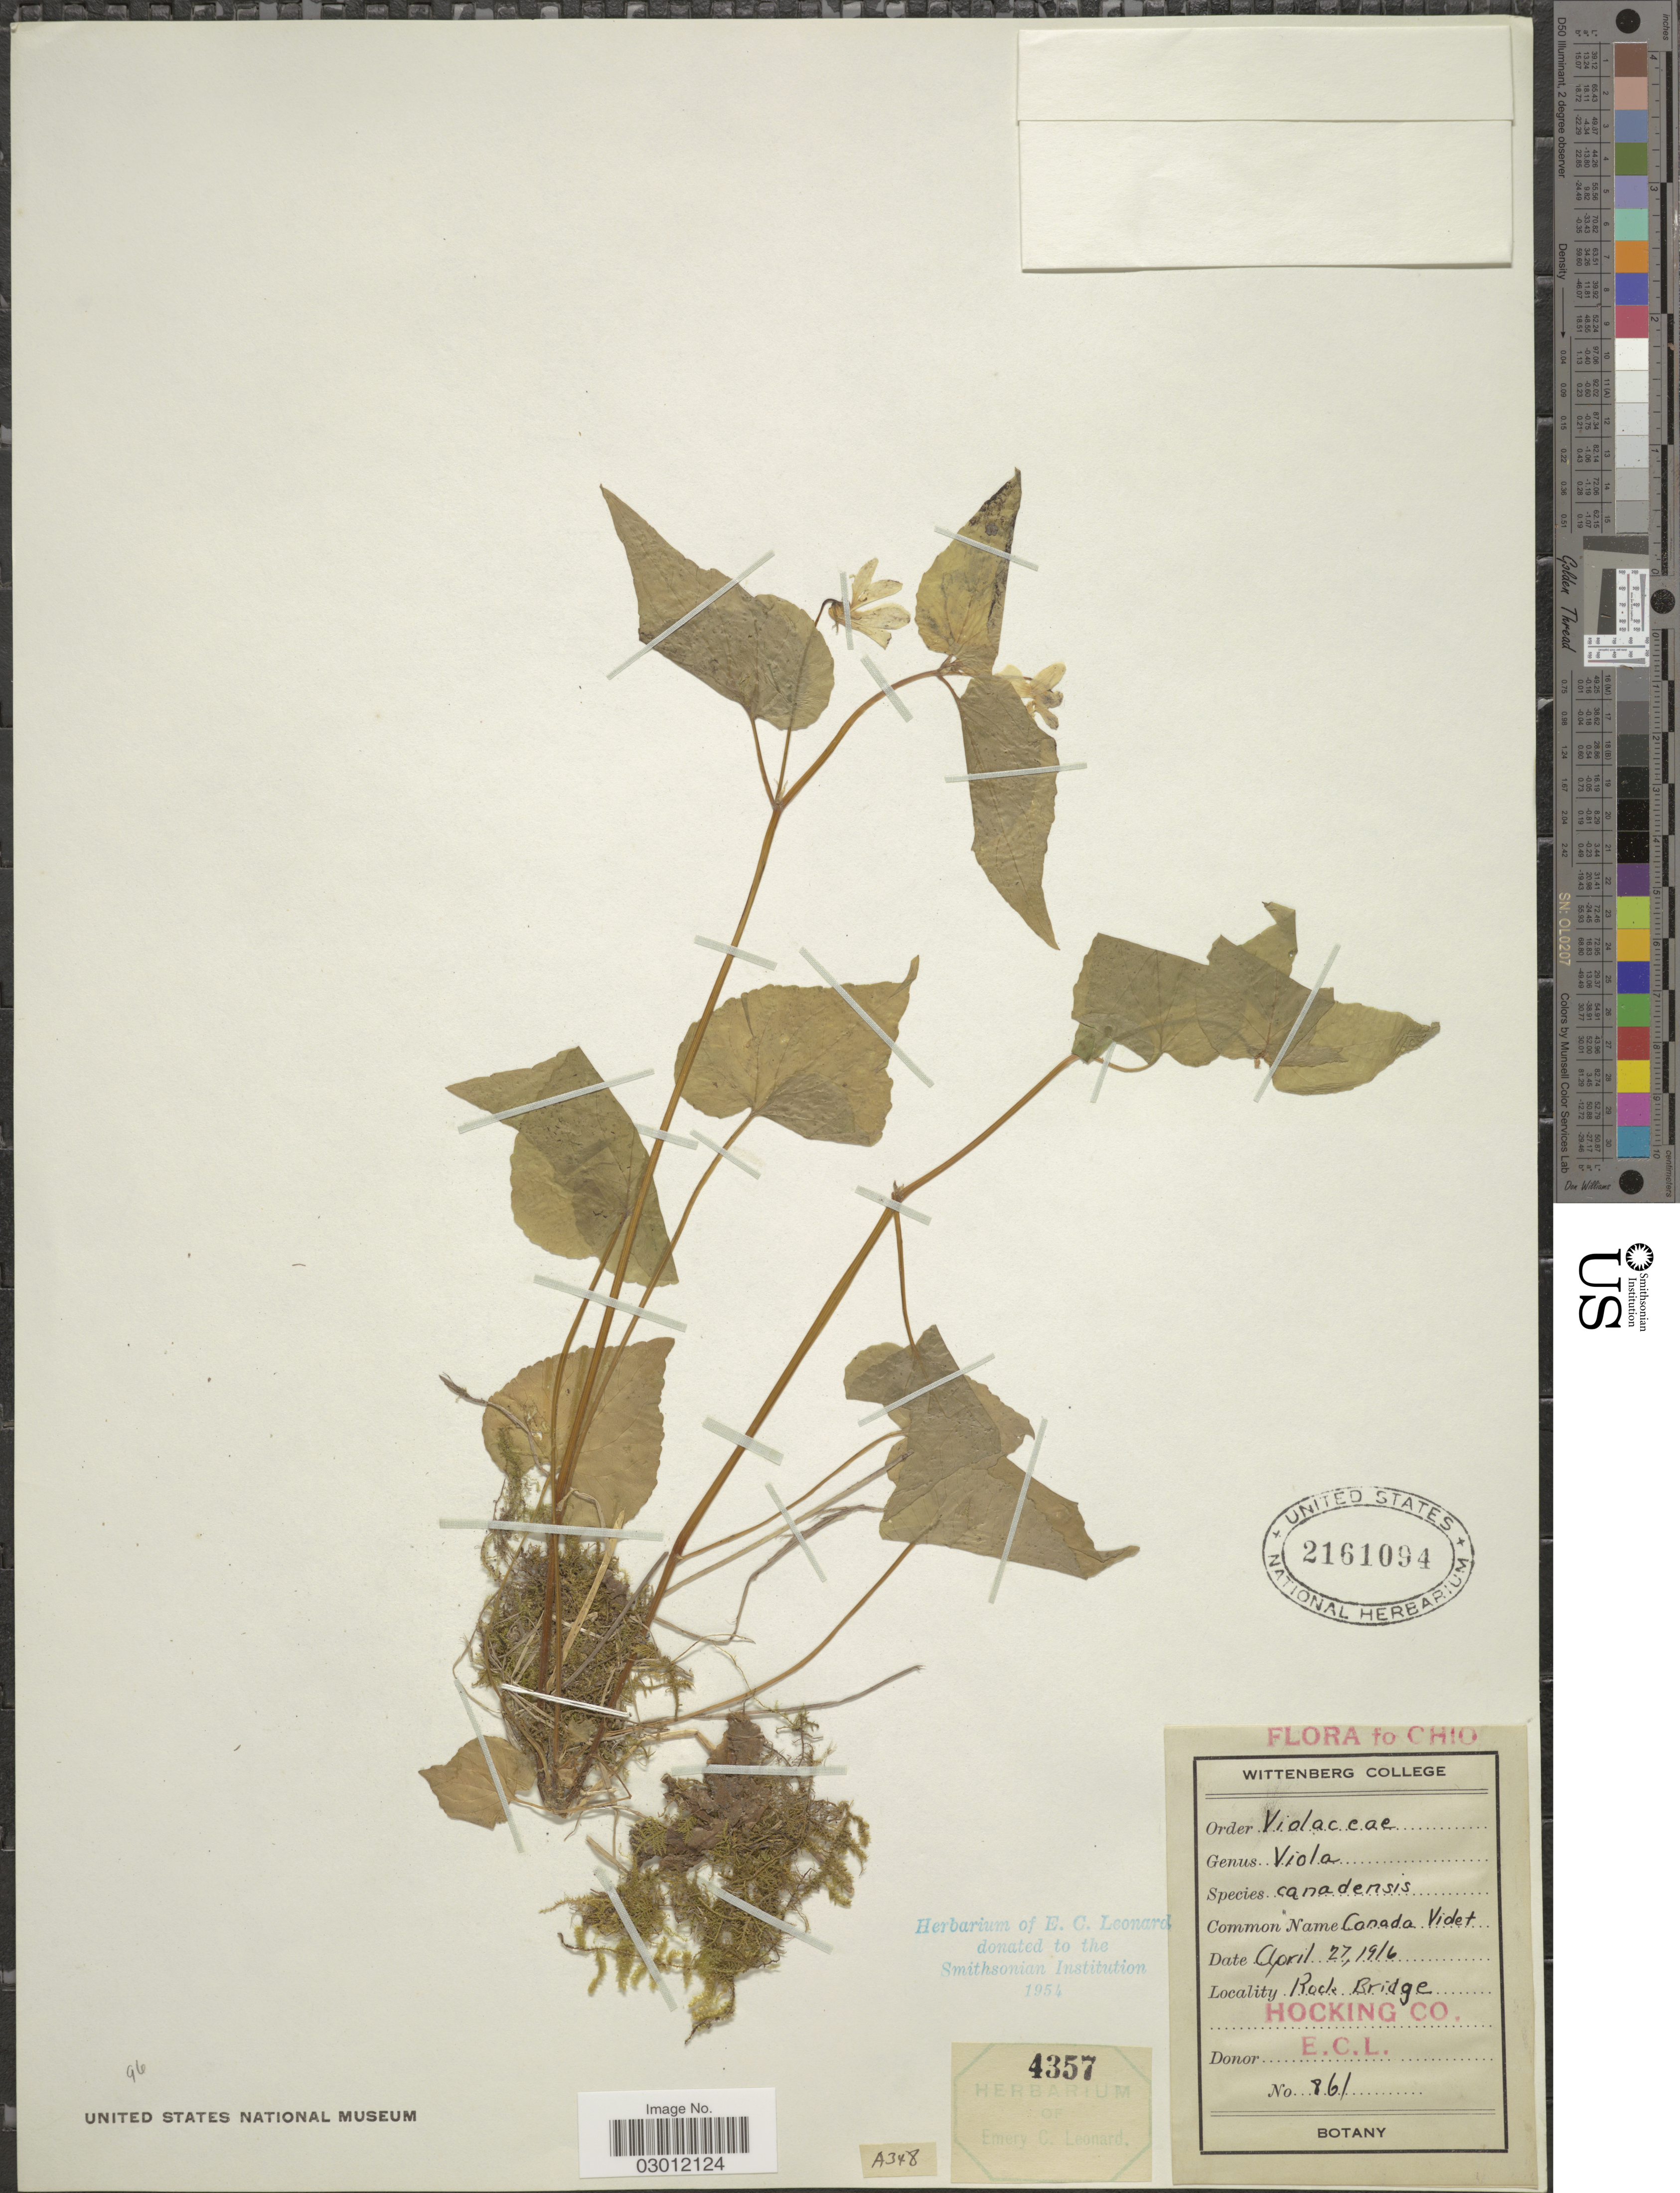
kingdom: Plantae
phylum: Tracheophyta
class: Magnoliopsida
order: Malpighiales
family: Violaceae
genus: Viola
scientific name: Viola canadensis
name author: L.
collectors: E. C. Leonard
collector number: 861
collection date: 1916-04-27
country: United States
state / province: Ohio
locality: Rock Bridge. Hocking Co.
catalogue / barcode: US 2161094